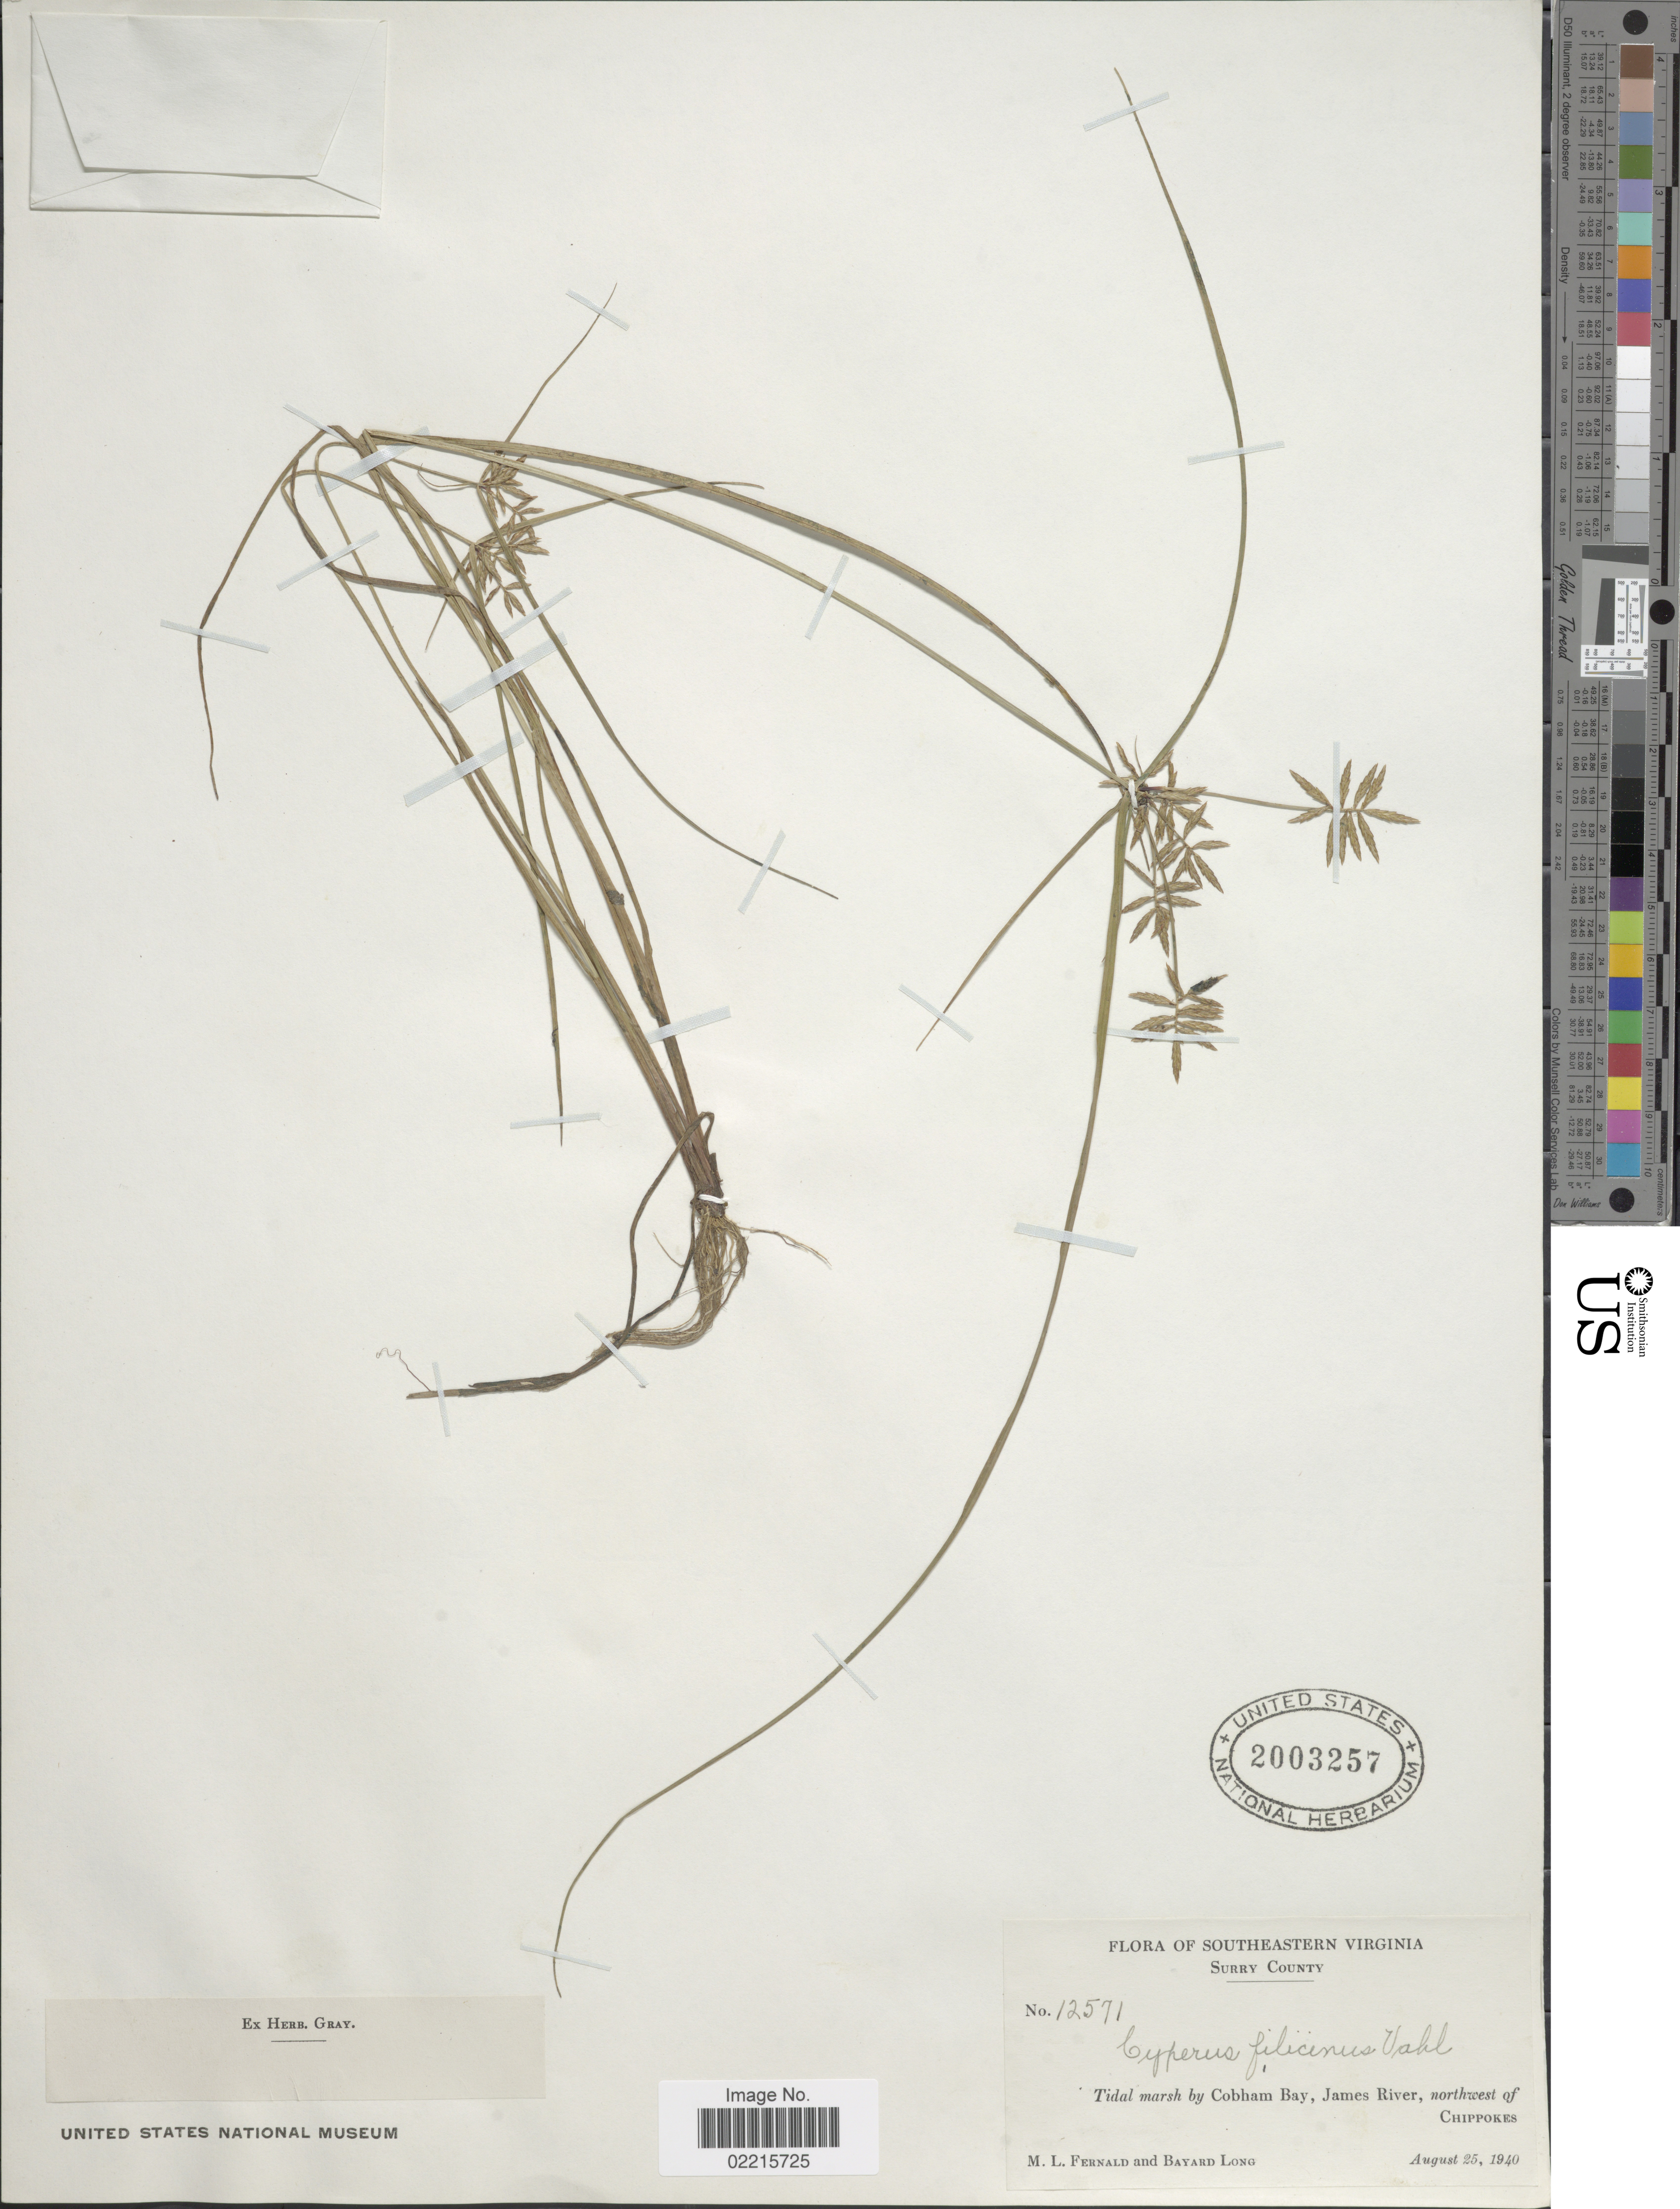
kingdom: Plantae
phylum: Tracheophyta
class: Liliopsida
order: Poales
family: Cyperaceae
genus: Cyperus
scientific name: Cyperus filicinus Vahl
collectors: M. L. Fernald & B. Long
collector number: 12571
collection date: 1940-08-25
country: United States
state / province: Virginia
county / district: Surry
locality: Southeastern Virginia, Surry County, Cobham Bay, James River, northwest of Chippokes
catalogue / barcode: US 2003257